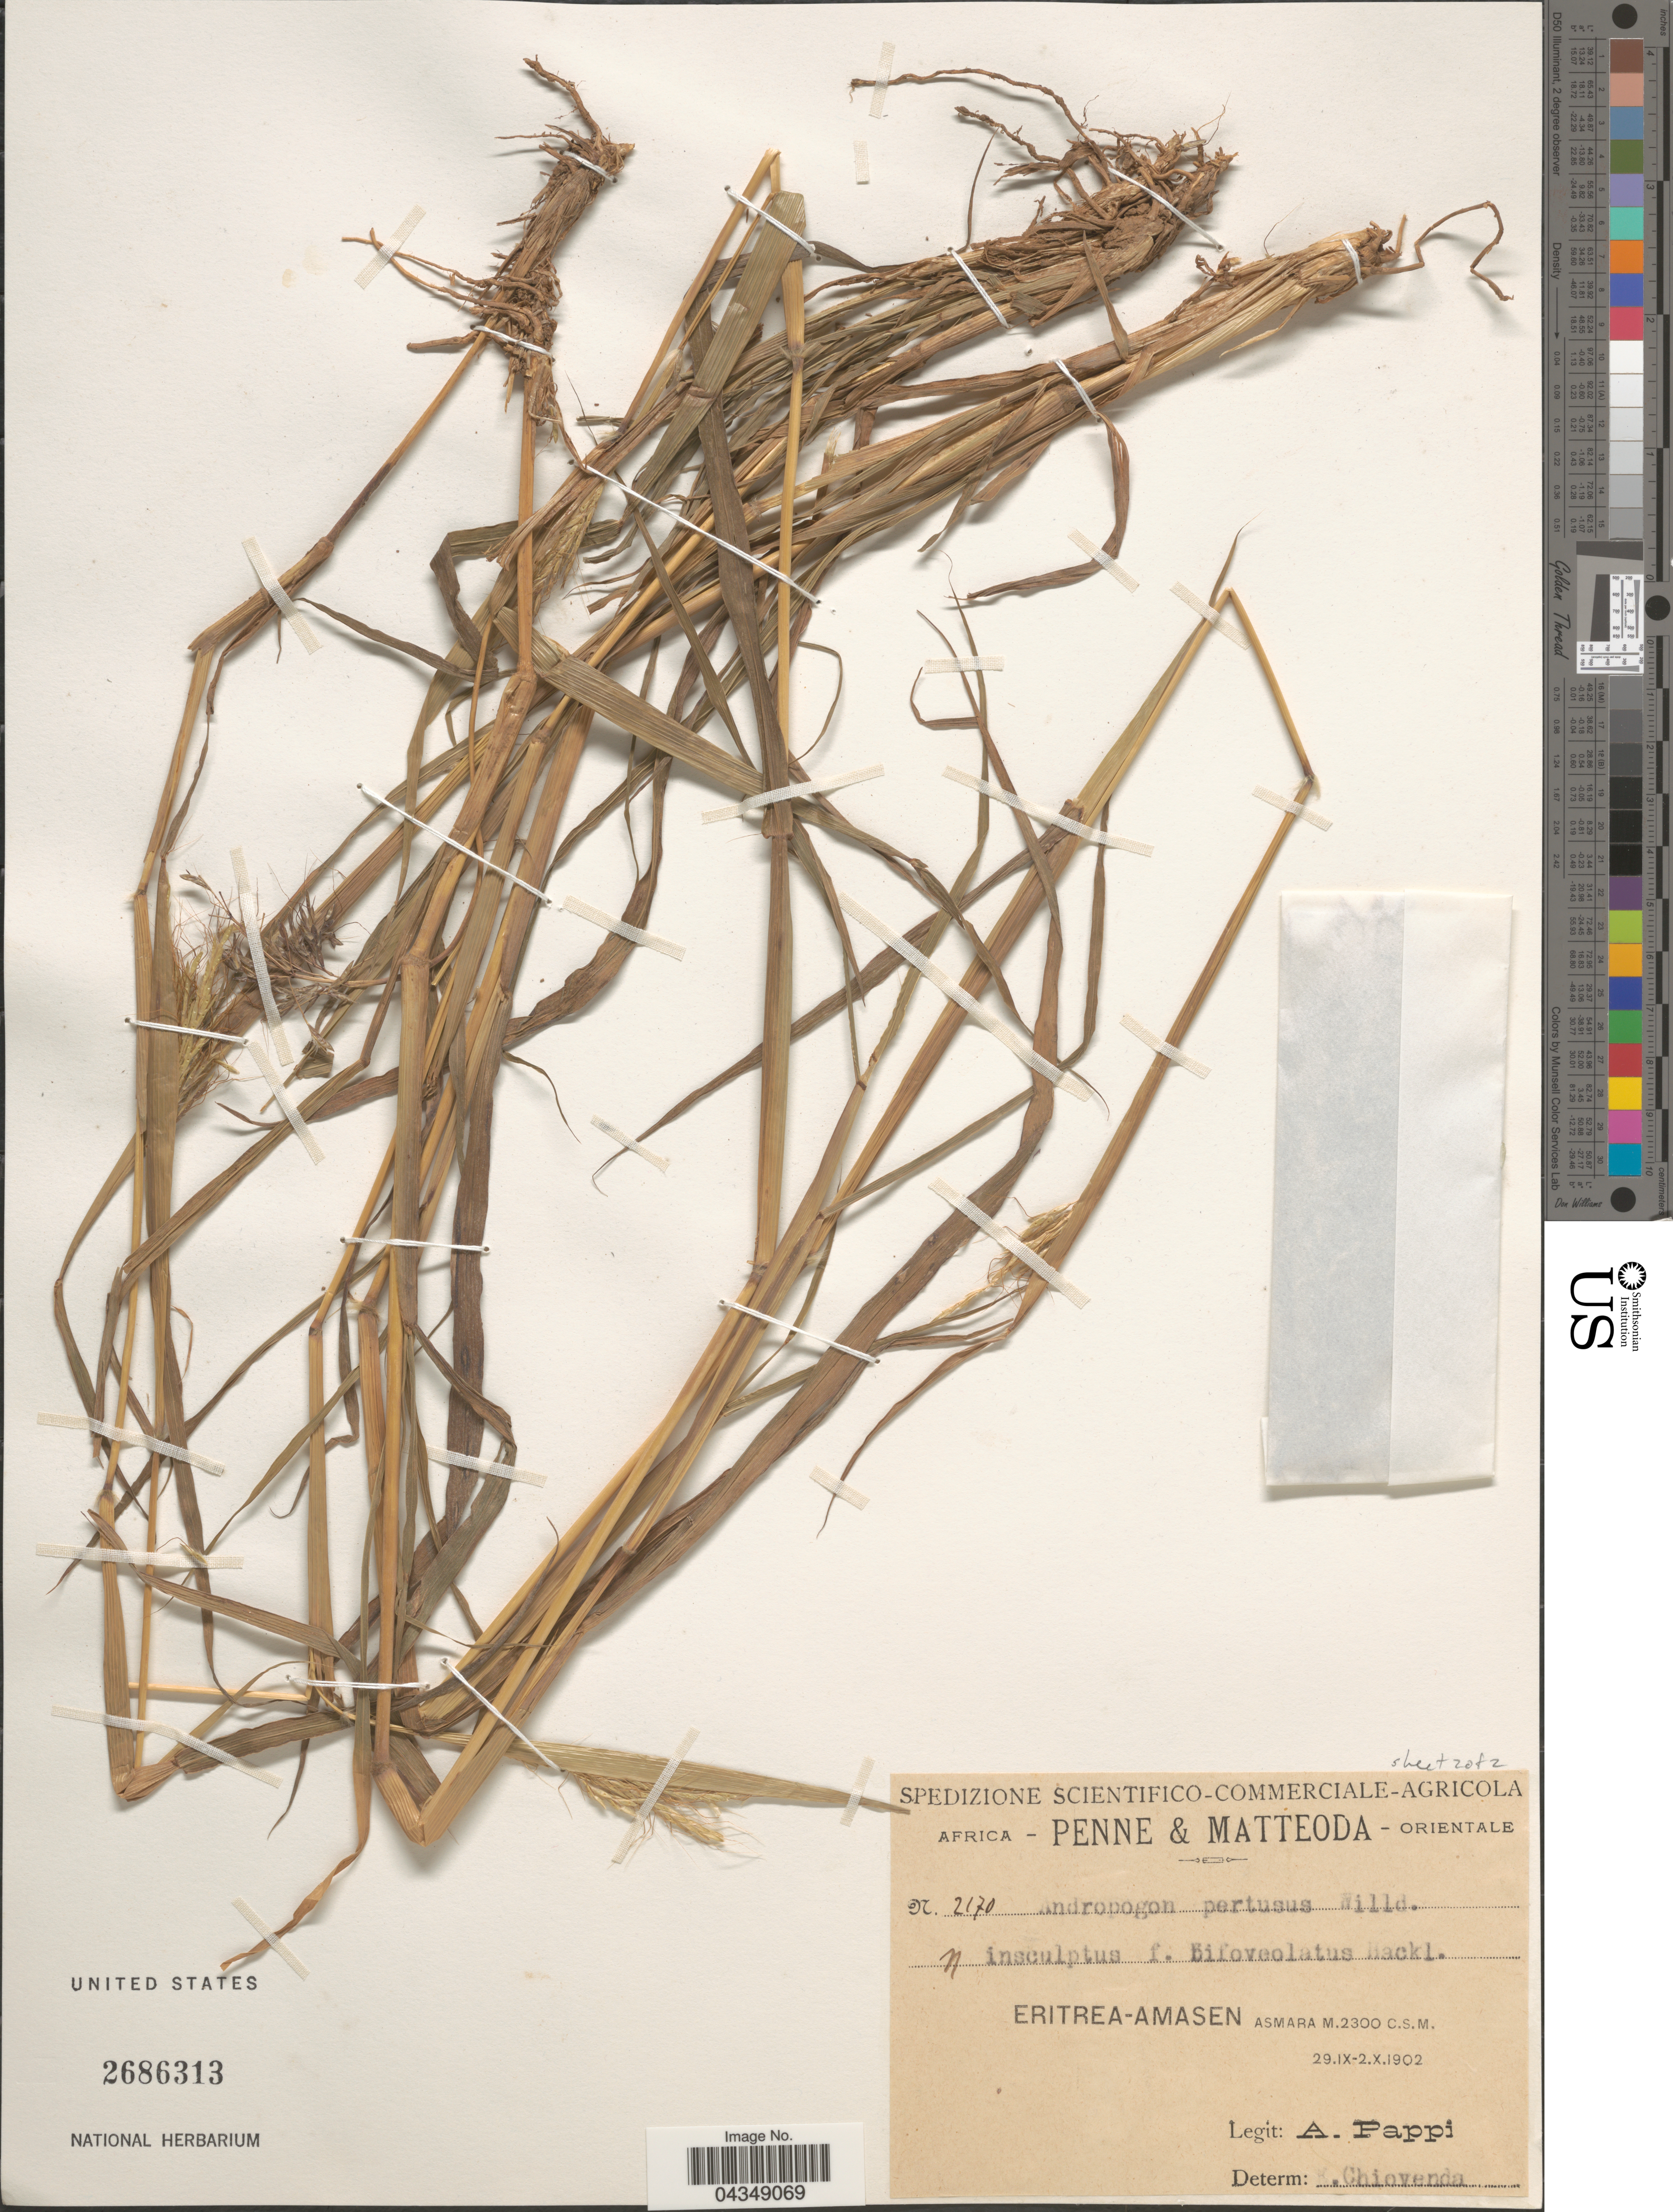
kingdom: Plantae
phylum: Tracheophyta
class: Liliopsida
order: Poales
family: Poaceae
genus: Bothriochloa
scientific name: Bothriochloa insculpta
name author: (Hochst. ex A. Rich.) A. Camus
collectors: A. Pappi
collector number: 2170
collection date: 1902-09-29/1902-10-02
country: Eritrea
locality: Africa Orientale. Eritrea-Amasen. Asmara.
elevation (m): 2300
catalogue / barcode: US 2686313